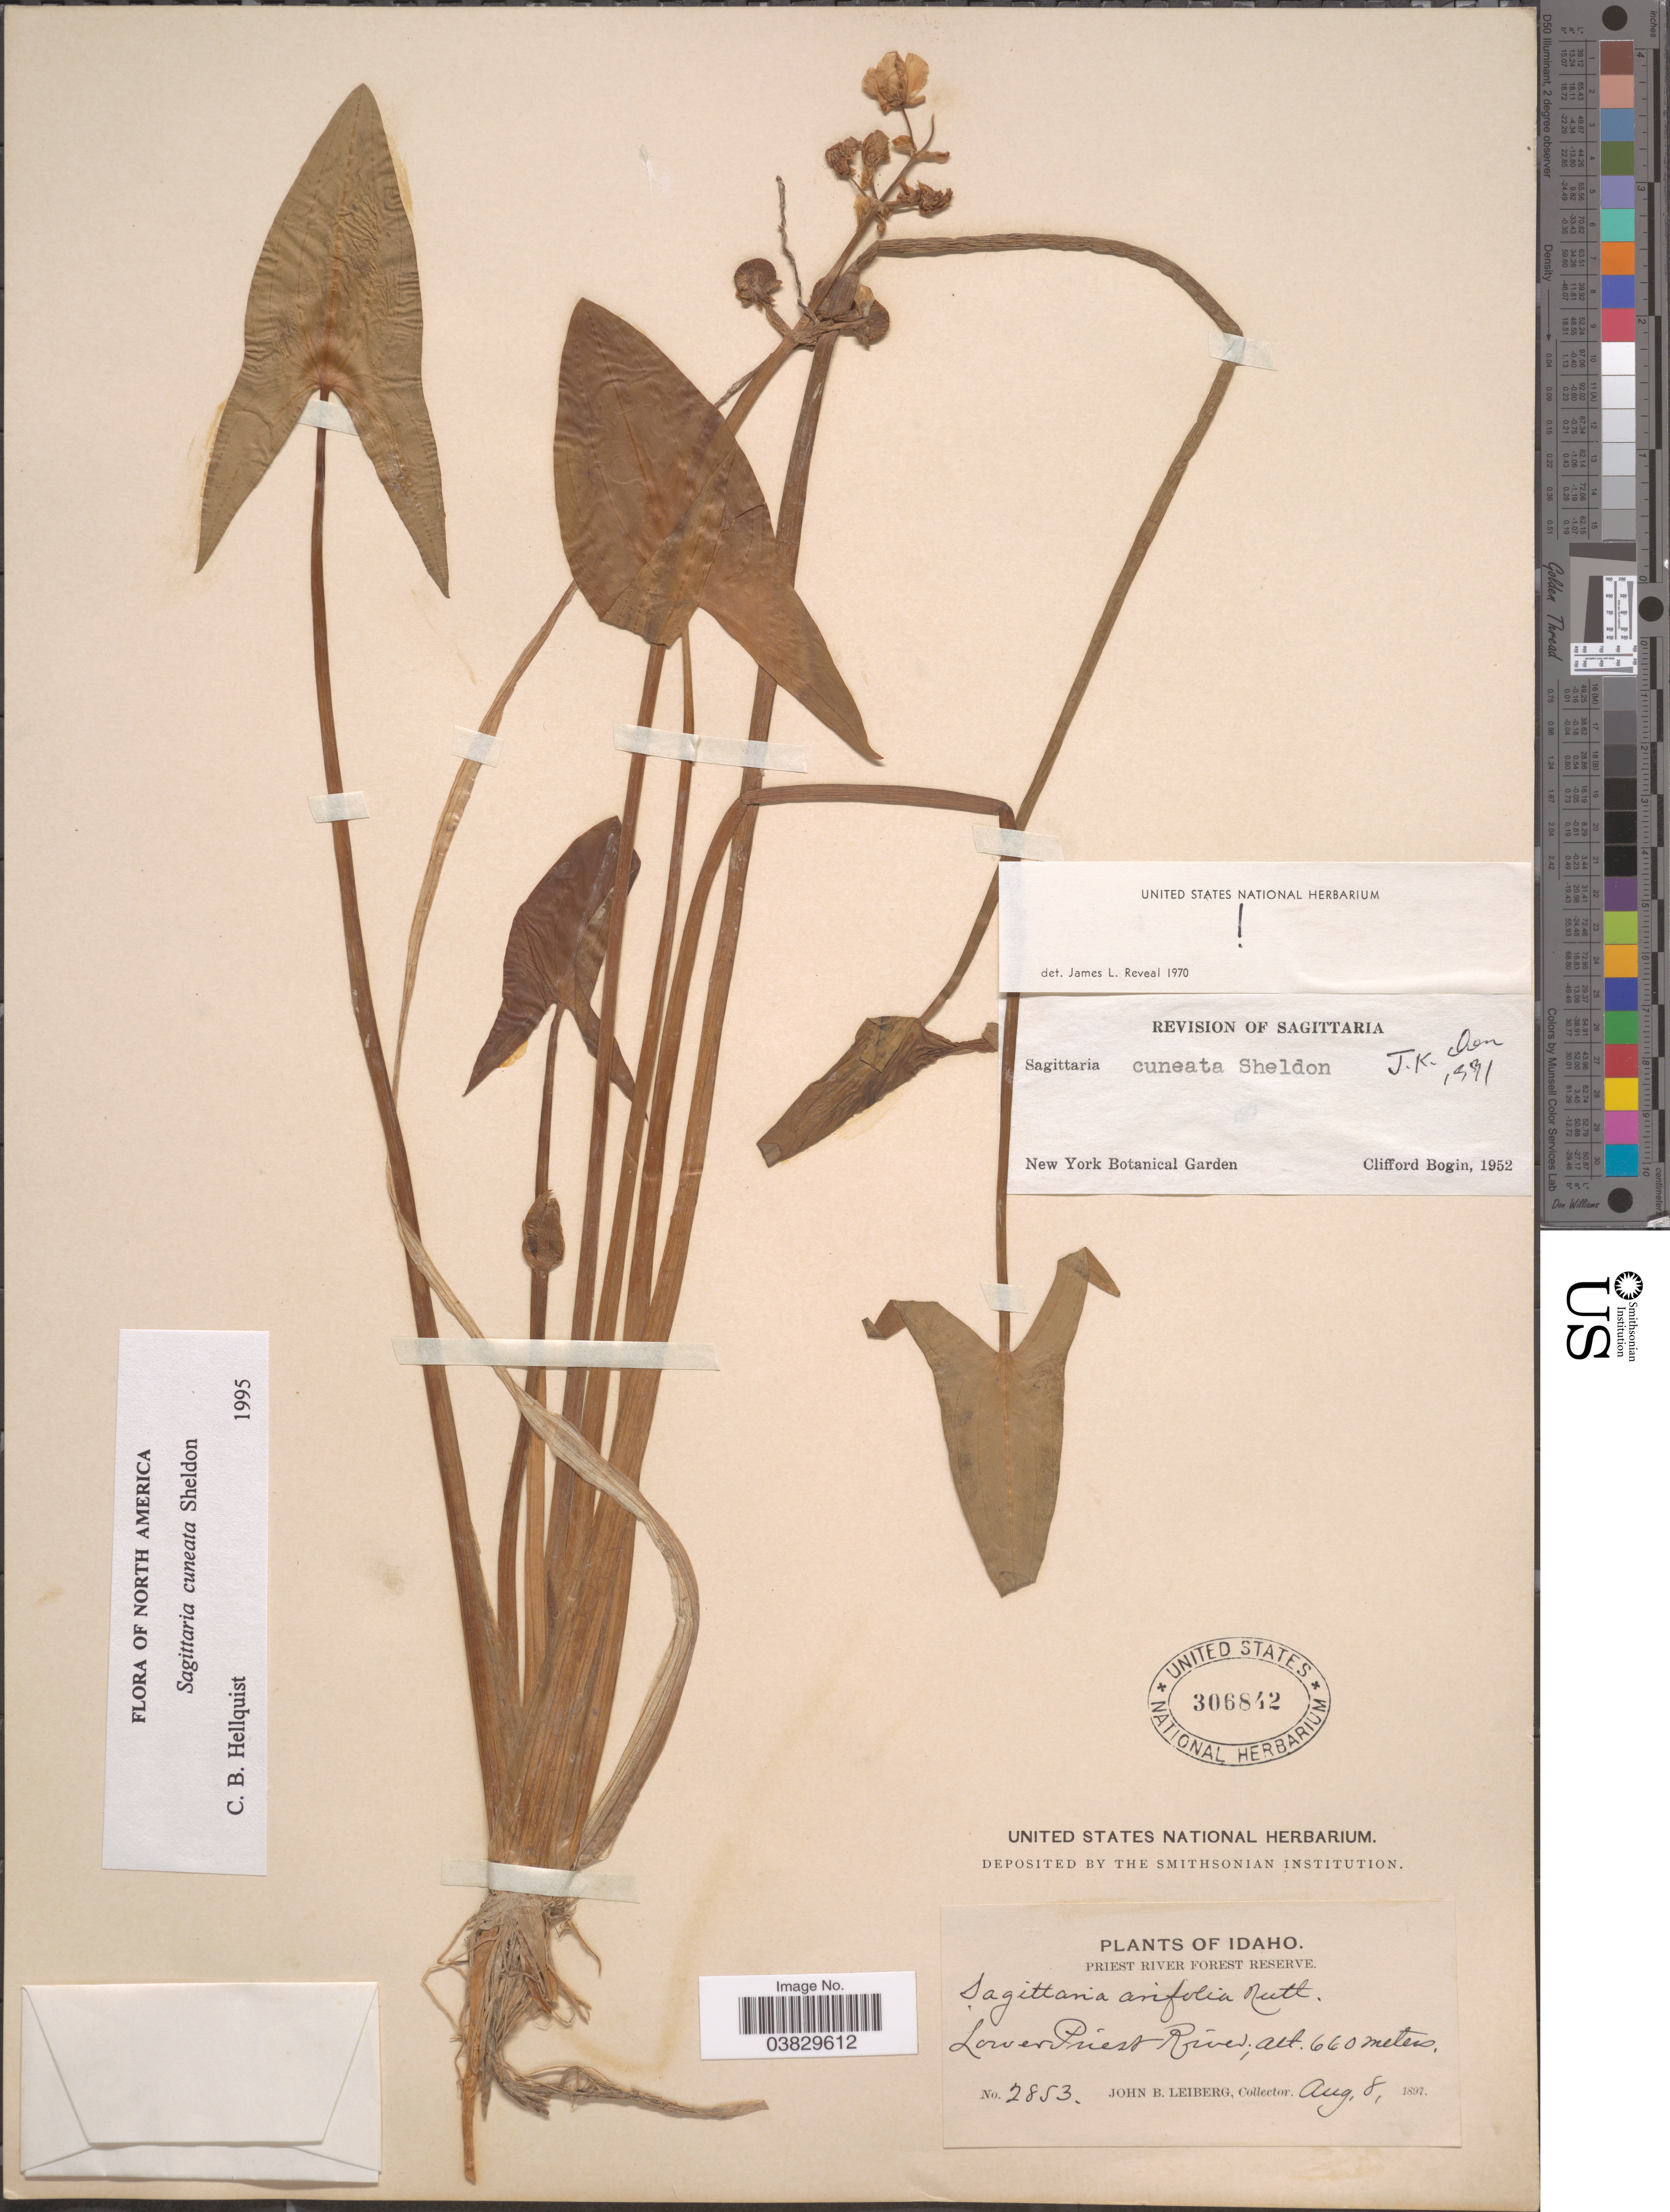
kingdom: Plantae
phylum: Tracheophyta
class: Liliopsida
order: Alismatales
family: Alismataceae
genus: Sagittaria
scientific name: Sagittaria cuneata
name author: E. Sheld.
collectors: J. B. Leiberg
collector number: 2853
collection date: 1897-08-08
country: United States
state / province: Idaho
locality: Priest River Forest Reserve. Lower Priest River.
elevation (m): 660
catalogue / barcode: US 306842